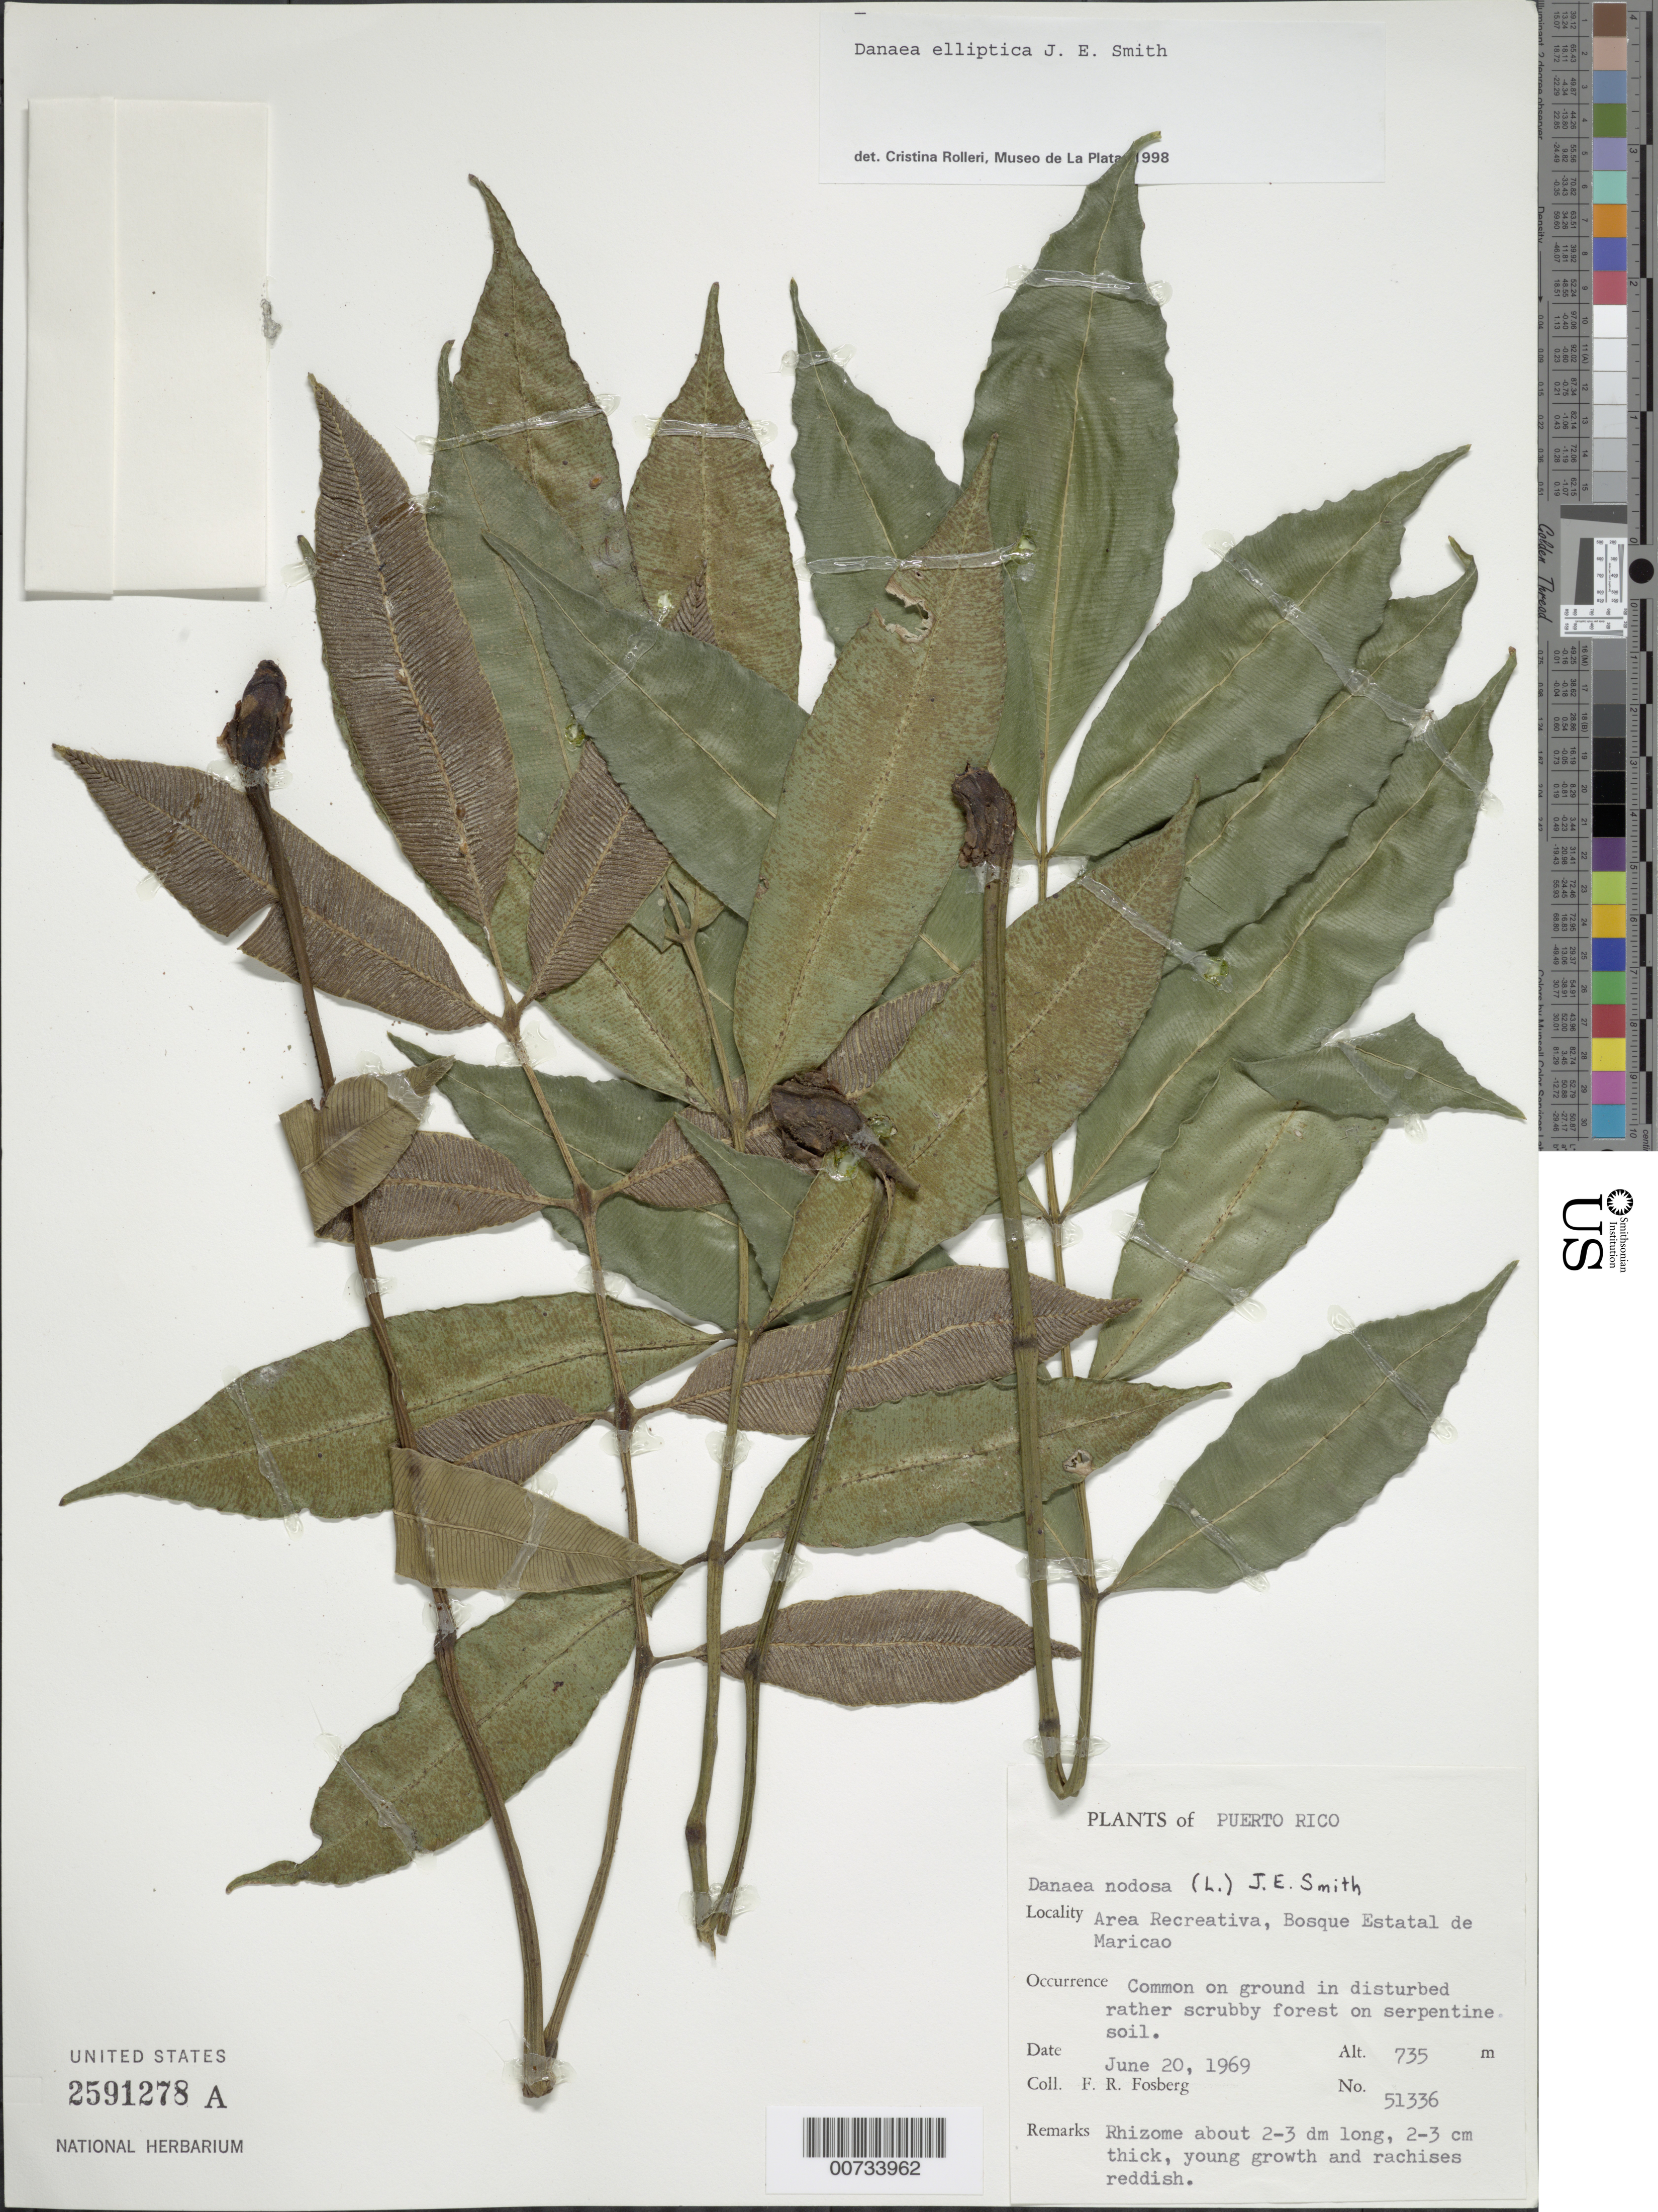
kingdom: Plantae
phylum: Tracheophyta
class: Polypodiopsida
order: Marattiales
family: Marattiaceae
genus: Danaea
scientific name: Danaea elliptica subsp. elliptica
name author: Sm.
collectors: F. R. Fosberg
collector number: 51336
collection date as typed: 20 Jun 1969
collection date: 1969-06-20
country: Puerto Rico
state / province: Maricao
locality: Bosque Estatal de Maricao, Area Recreativa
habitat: On ground in disturbed rather scrubby forest on serpentine soil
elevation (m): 735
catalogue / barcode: US 2591278A